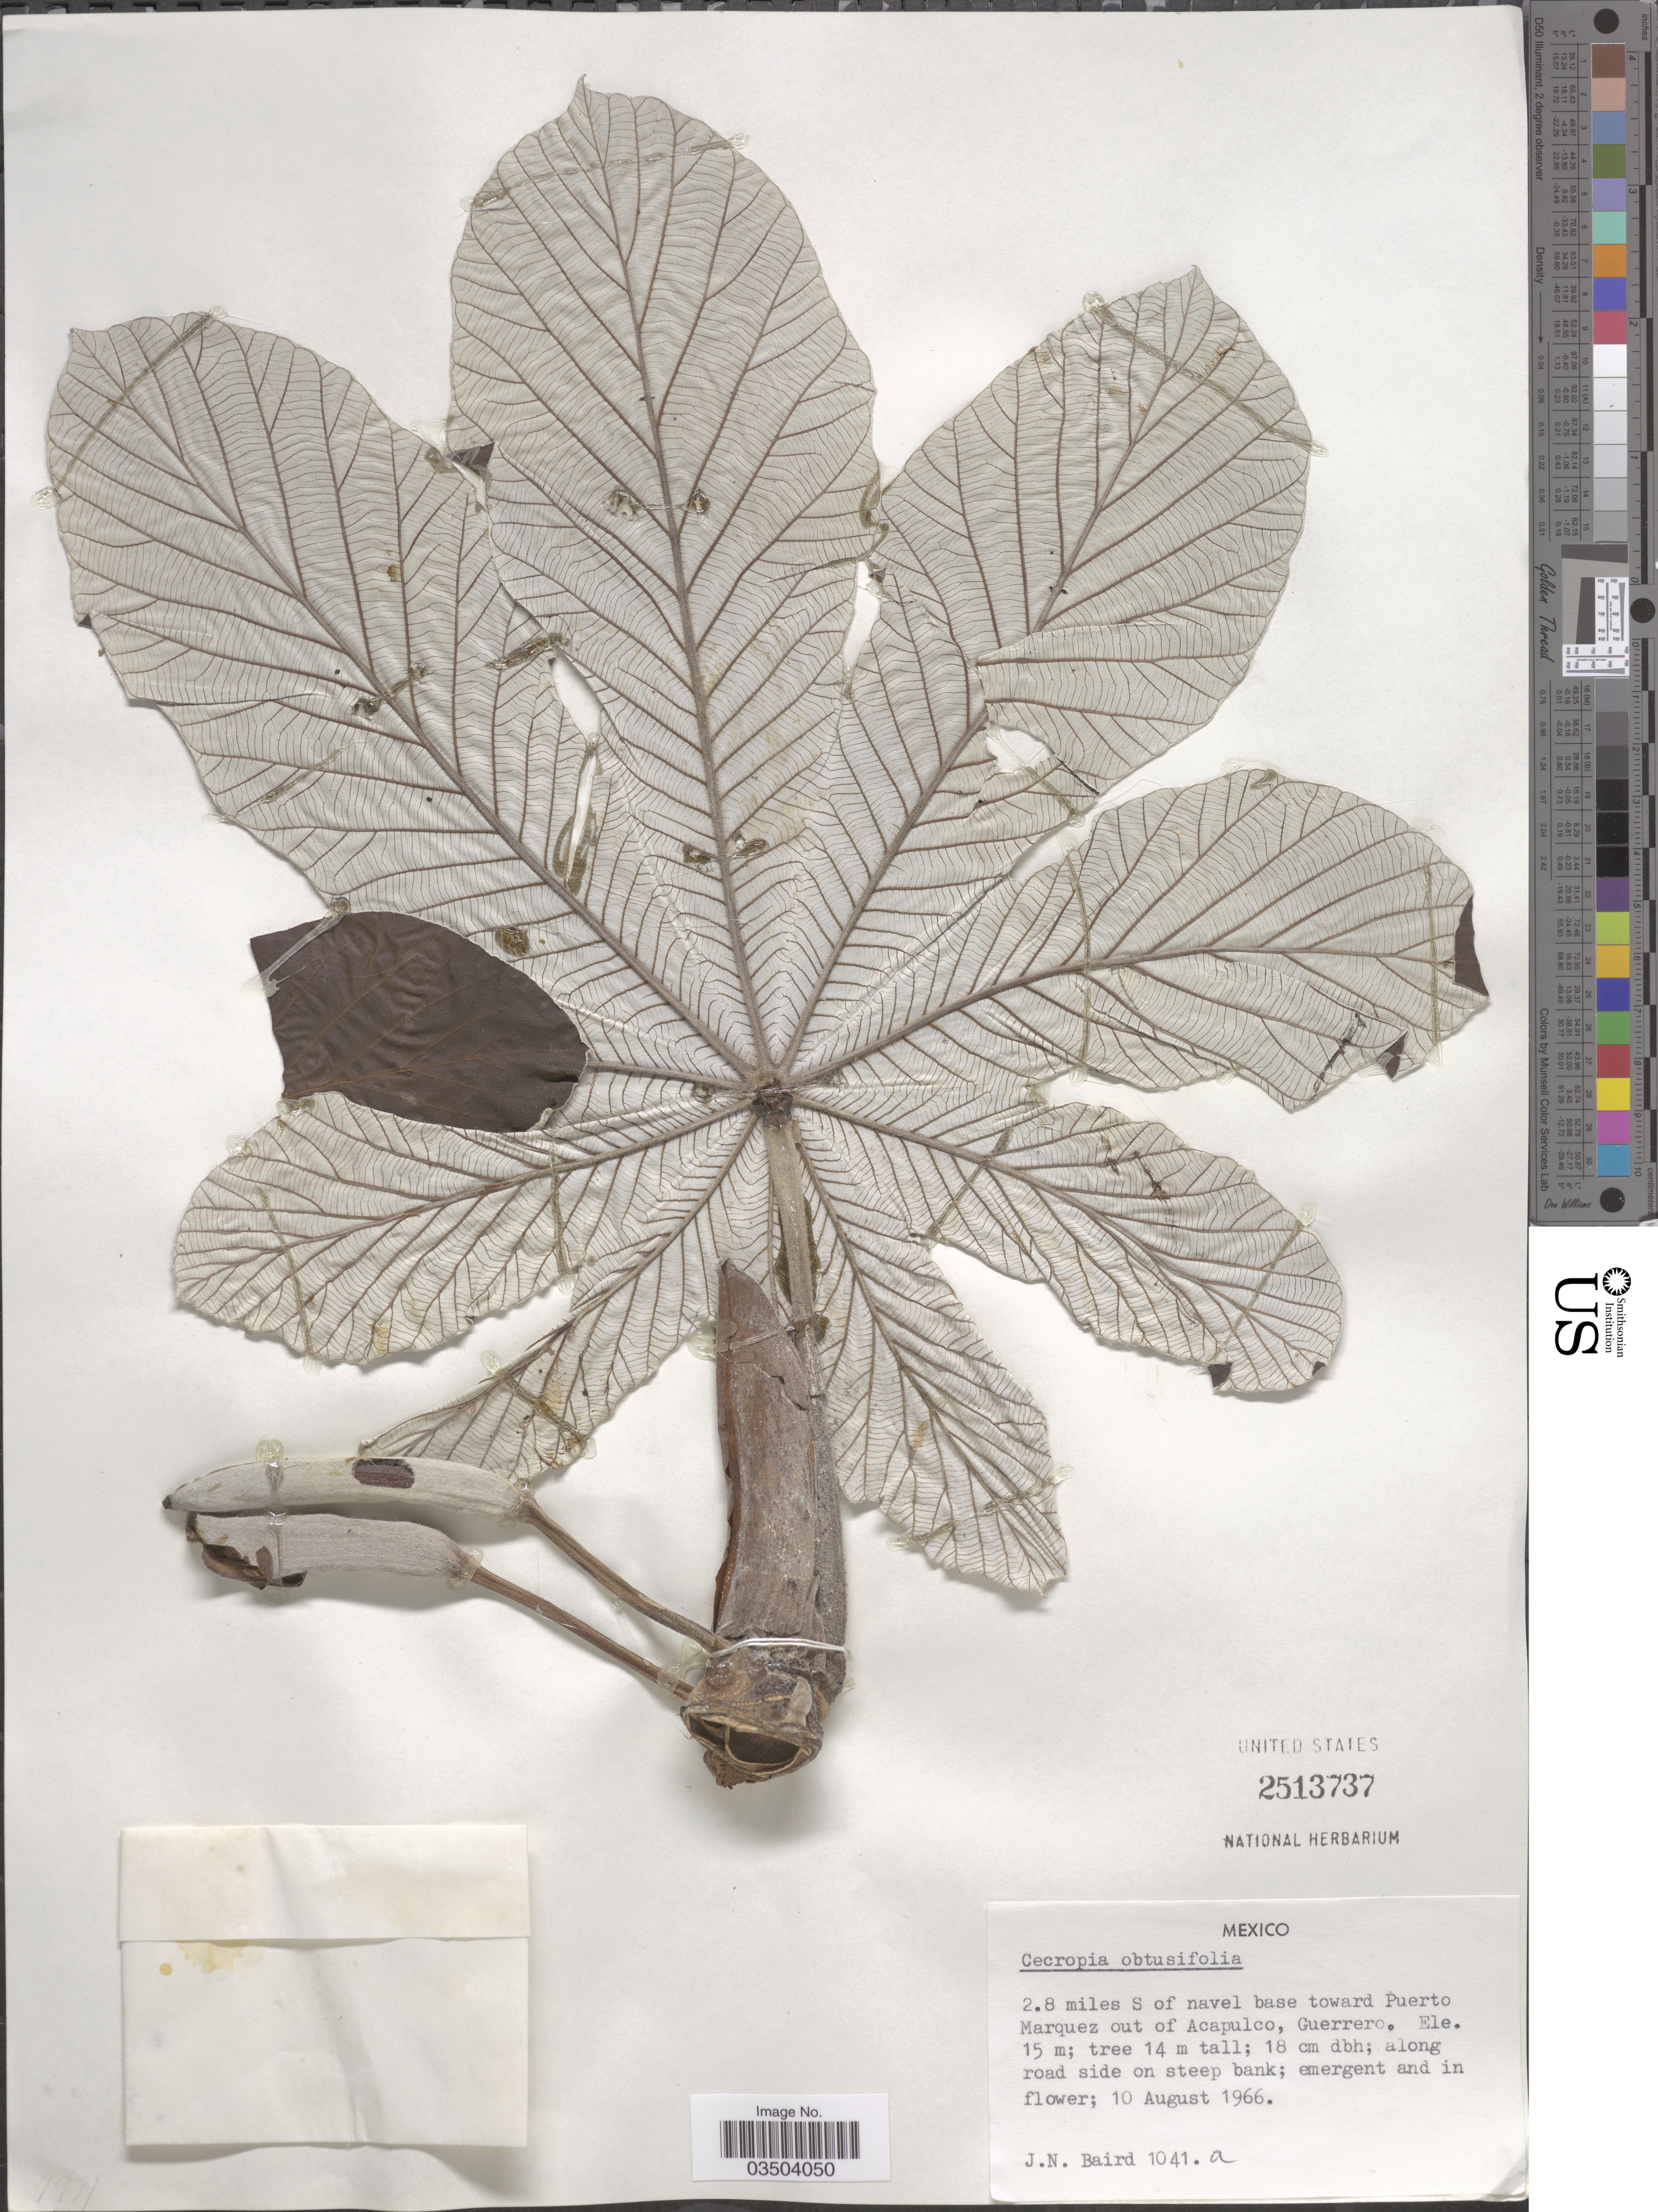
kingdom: Plantae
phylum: Tracheophyta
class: Magnoliopsida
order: Rosales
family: Urticaceae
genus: Cecropia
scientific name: Cecropia obtusifolia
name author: Bertol.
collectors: J. Baird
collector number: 1041a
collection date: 1966-08-10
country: Mexico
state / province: Guerrero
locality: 2.8 miles S of navel base toward Puerto marquez out of Acapulco.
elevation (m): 15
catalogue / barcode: US 2513737